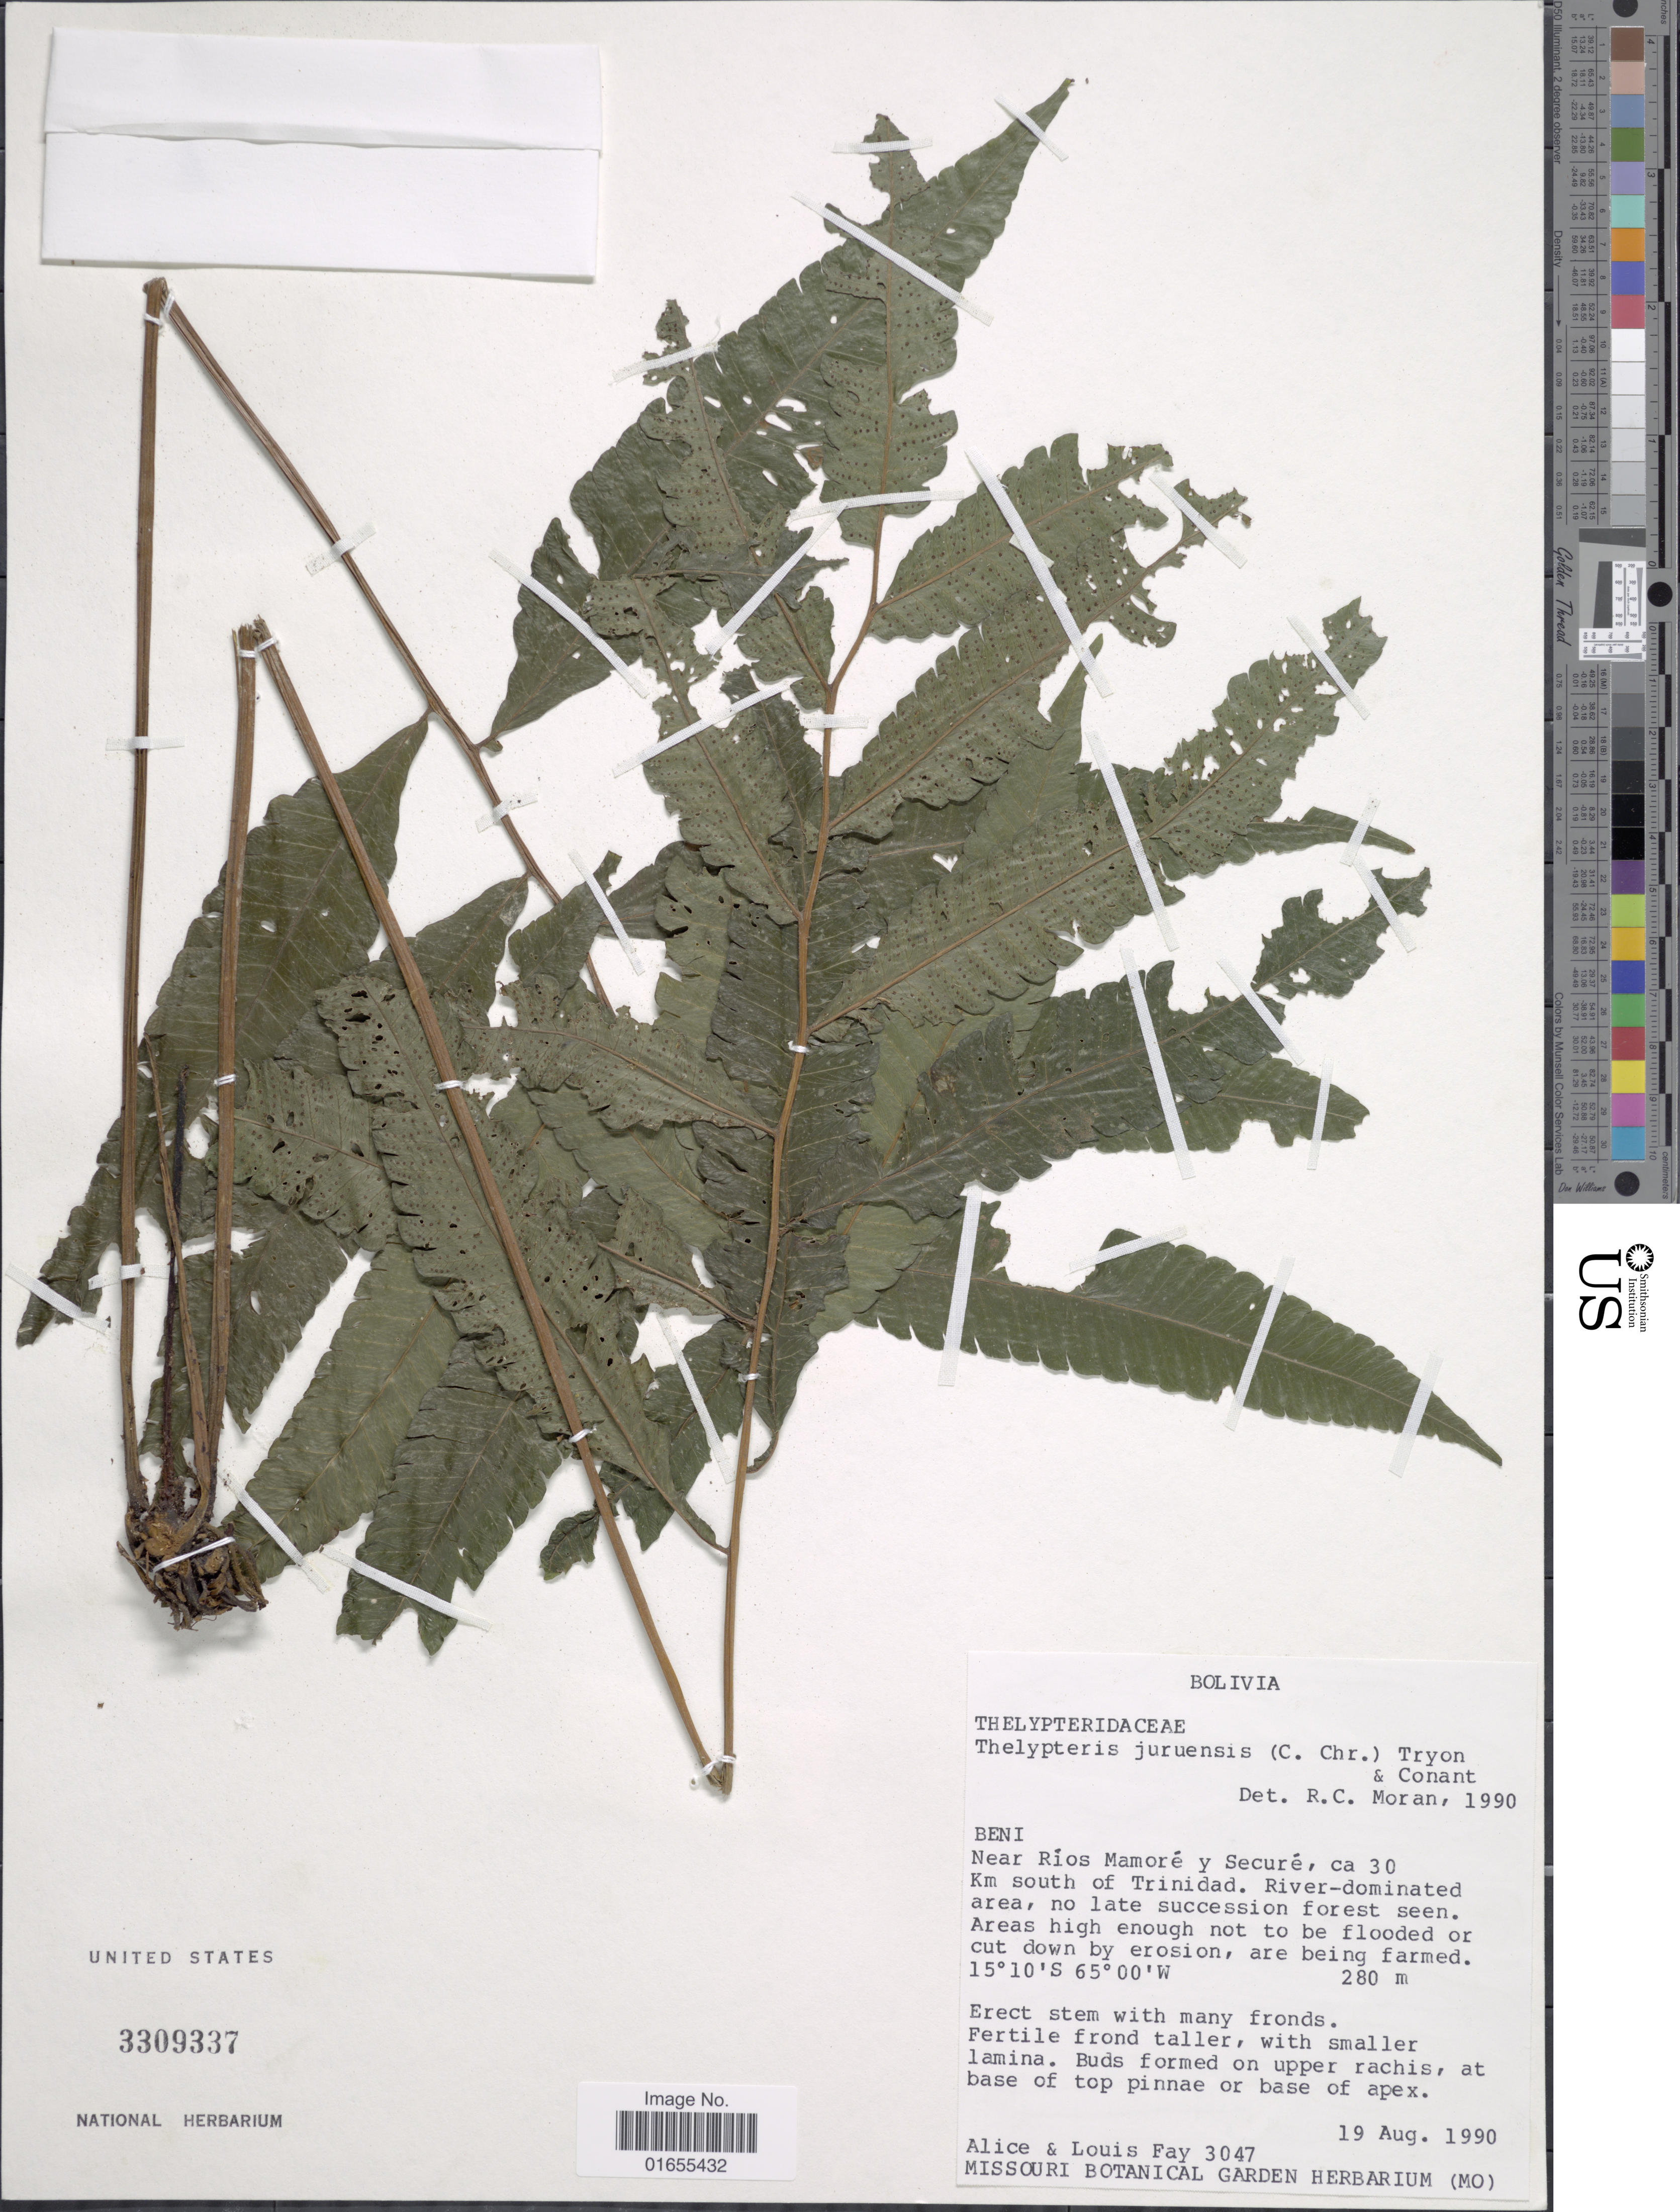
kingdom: Plantae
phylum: Tracheophyta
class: Polypodiopsida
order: Polypodiales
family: Thelypteridaceae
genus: Goniopteris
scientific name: Goniopteris juruensis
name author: (C. Chr.) Brade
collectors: A. Fay & L. Fay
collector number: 3047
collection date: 1990-08-19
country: Bolivia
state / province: Beni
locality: Near Rios Mamore y Secure, ca 30 km south of Trinidad. River - dominated area, no late succession forest seen, Areas high enough not to be flooded or cut down by erosion, are being farmed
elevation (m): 280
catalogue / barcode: US 3309337